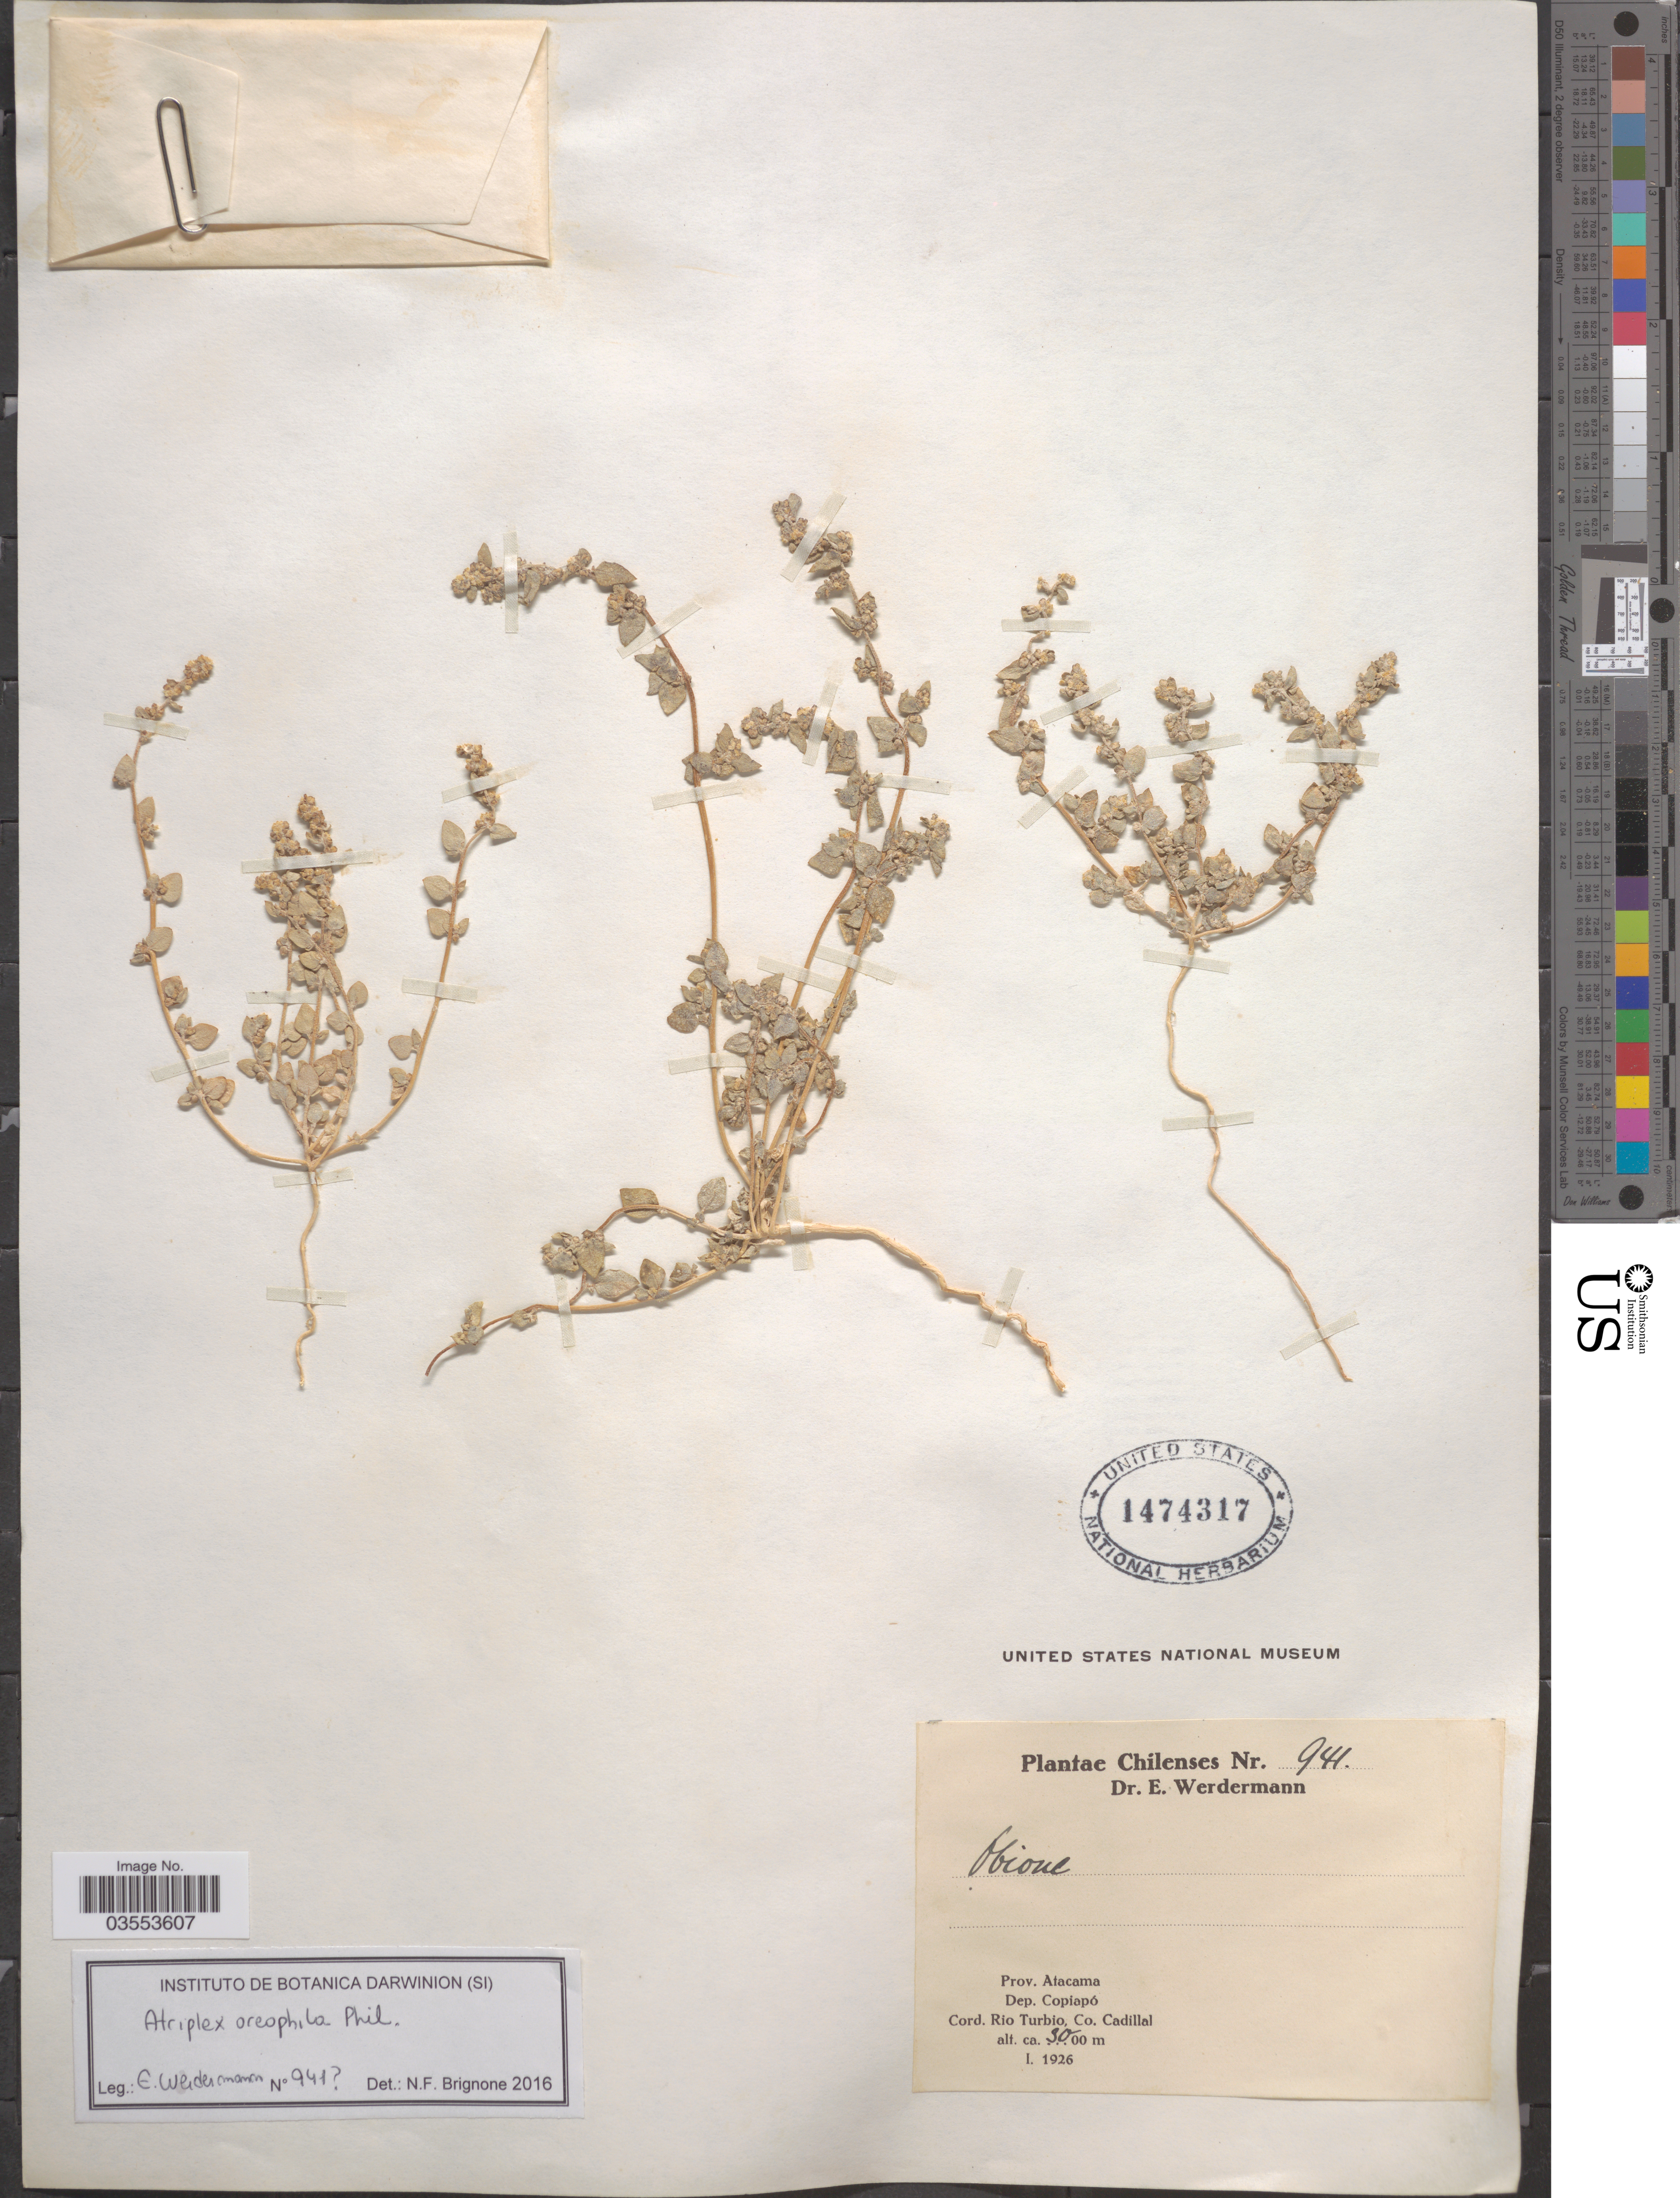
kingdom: Plantae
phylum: Tracheophyta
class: Magnoliopsida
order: Caryophyllales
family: Amaranthaceae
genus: Atriplex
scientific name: Atriplex sp.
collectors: E. Werdermann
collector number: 941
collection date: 1926-01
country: Chile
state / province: Atacama (III)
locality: Prov. Atacama. Dep. Copiapó. Cord. Rio Turbio, Co. Cadillal.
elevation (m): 3000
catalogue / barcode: US 1474317